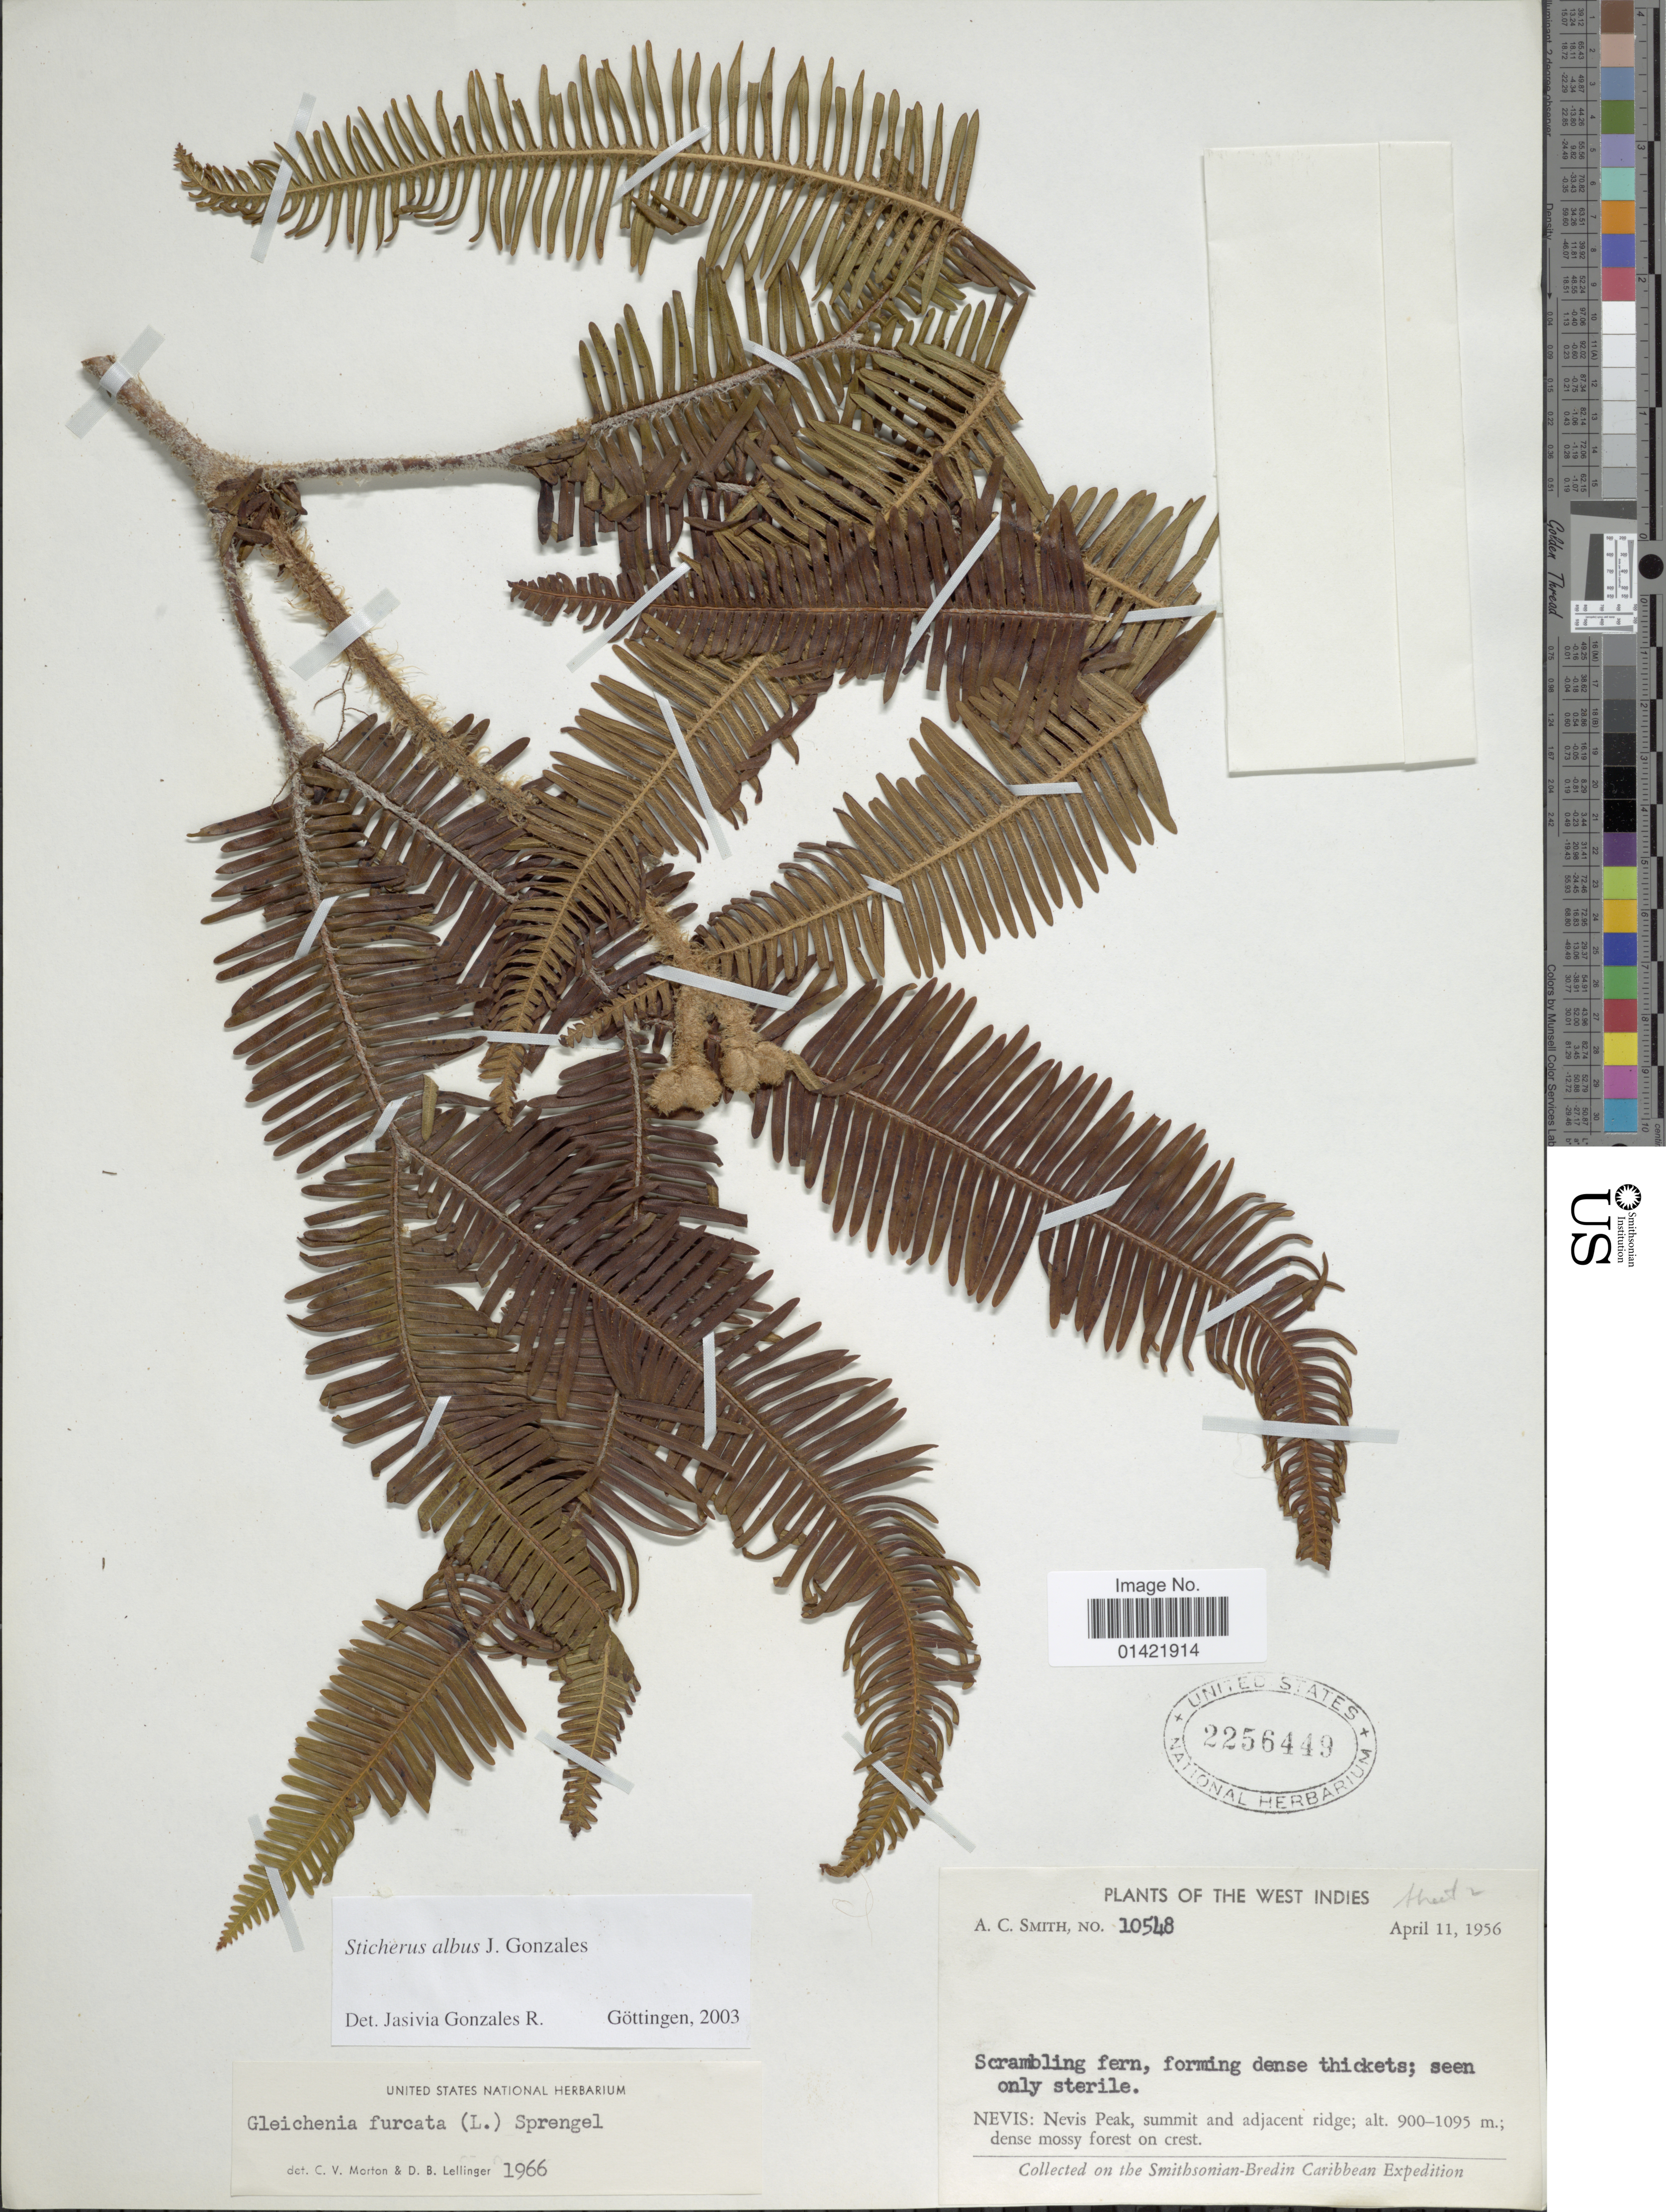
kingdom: Plantae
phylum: Tracheophyta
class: Polypodiopsida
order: Gleicheniales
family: Gleicheniaceae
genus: Sticherus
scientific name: Sticherus albus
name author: J. Gonzales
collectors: A. C. Smith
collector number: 10548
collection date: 1956-04-11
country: St. Christopher-Nevis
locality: The West Indies. Nevis: Nevis Peak, summit and adjacent ridge.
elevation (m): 900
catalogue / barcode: US 2256443